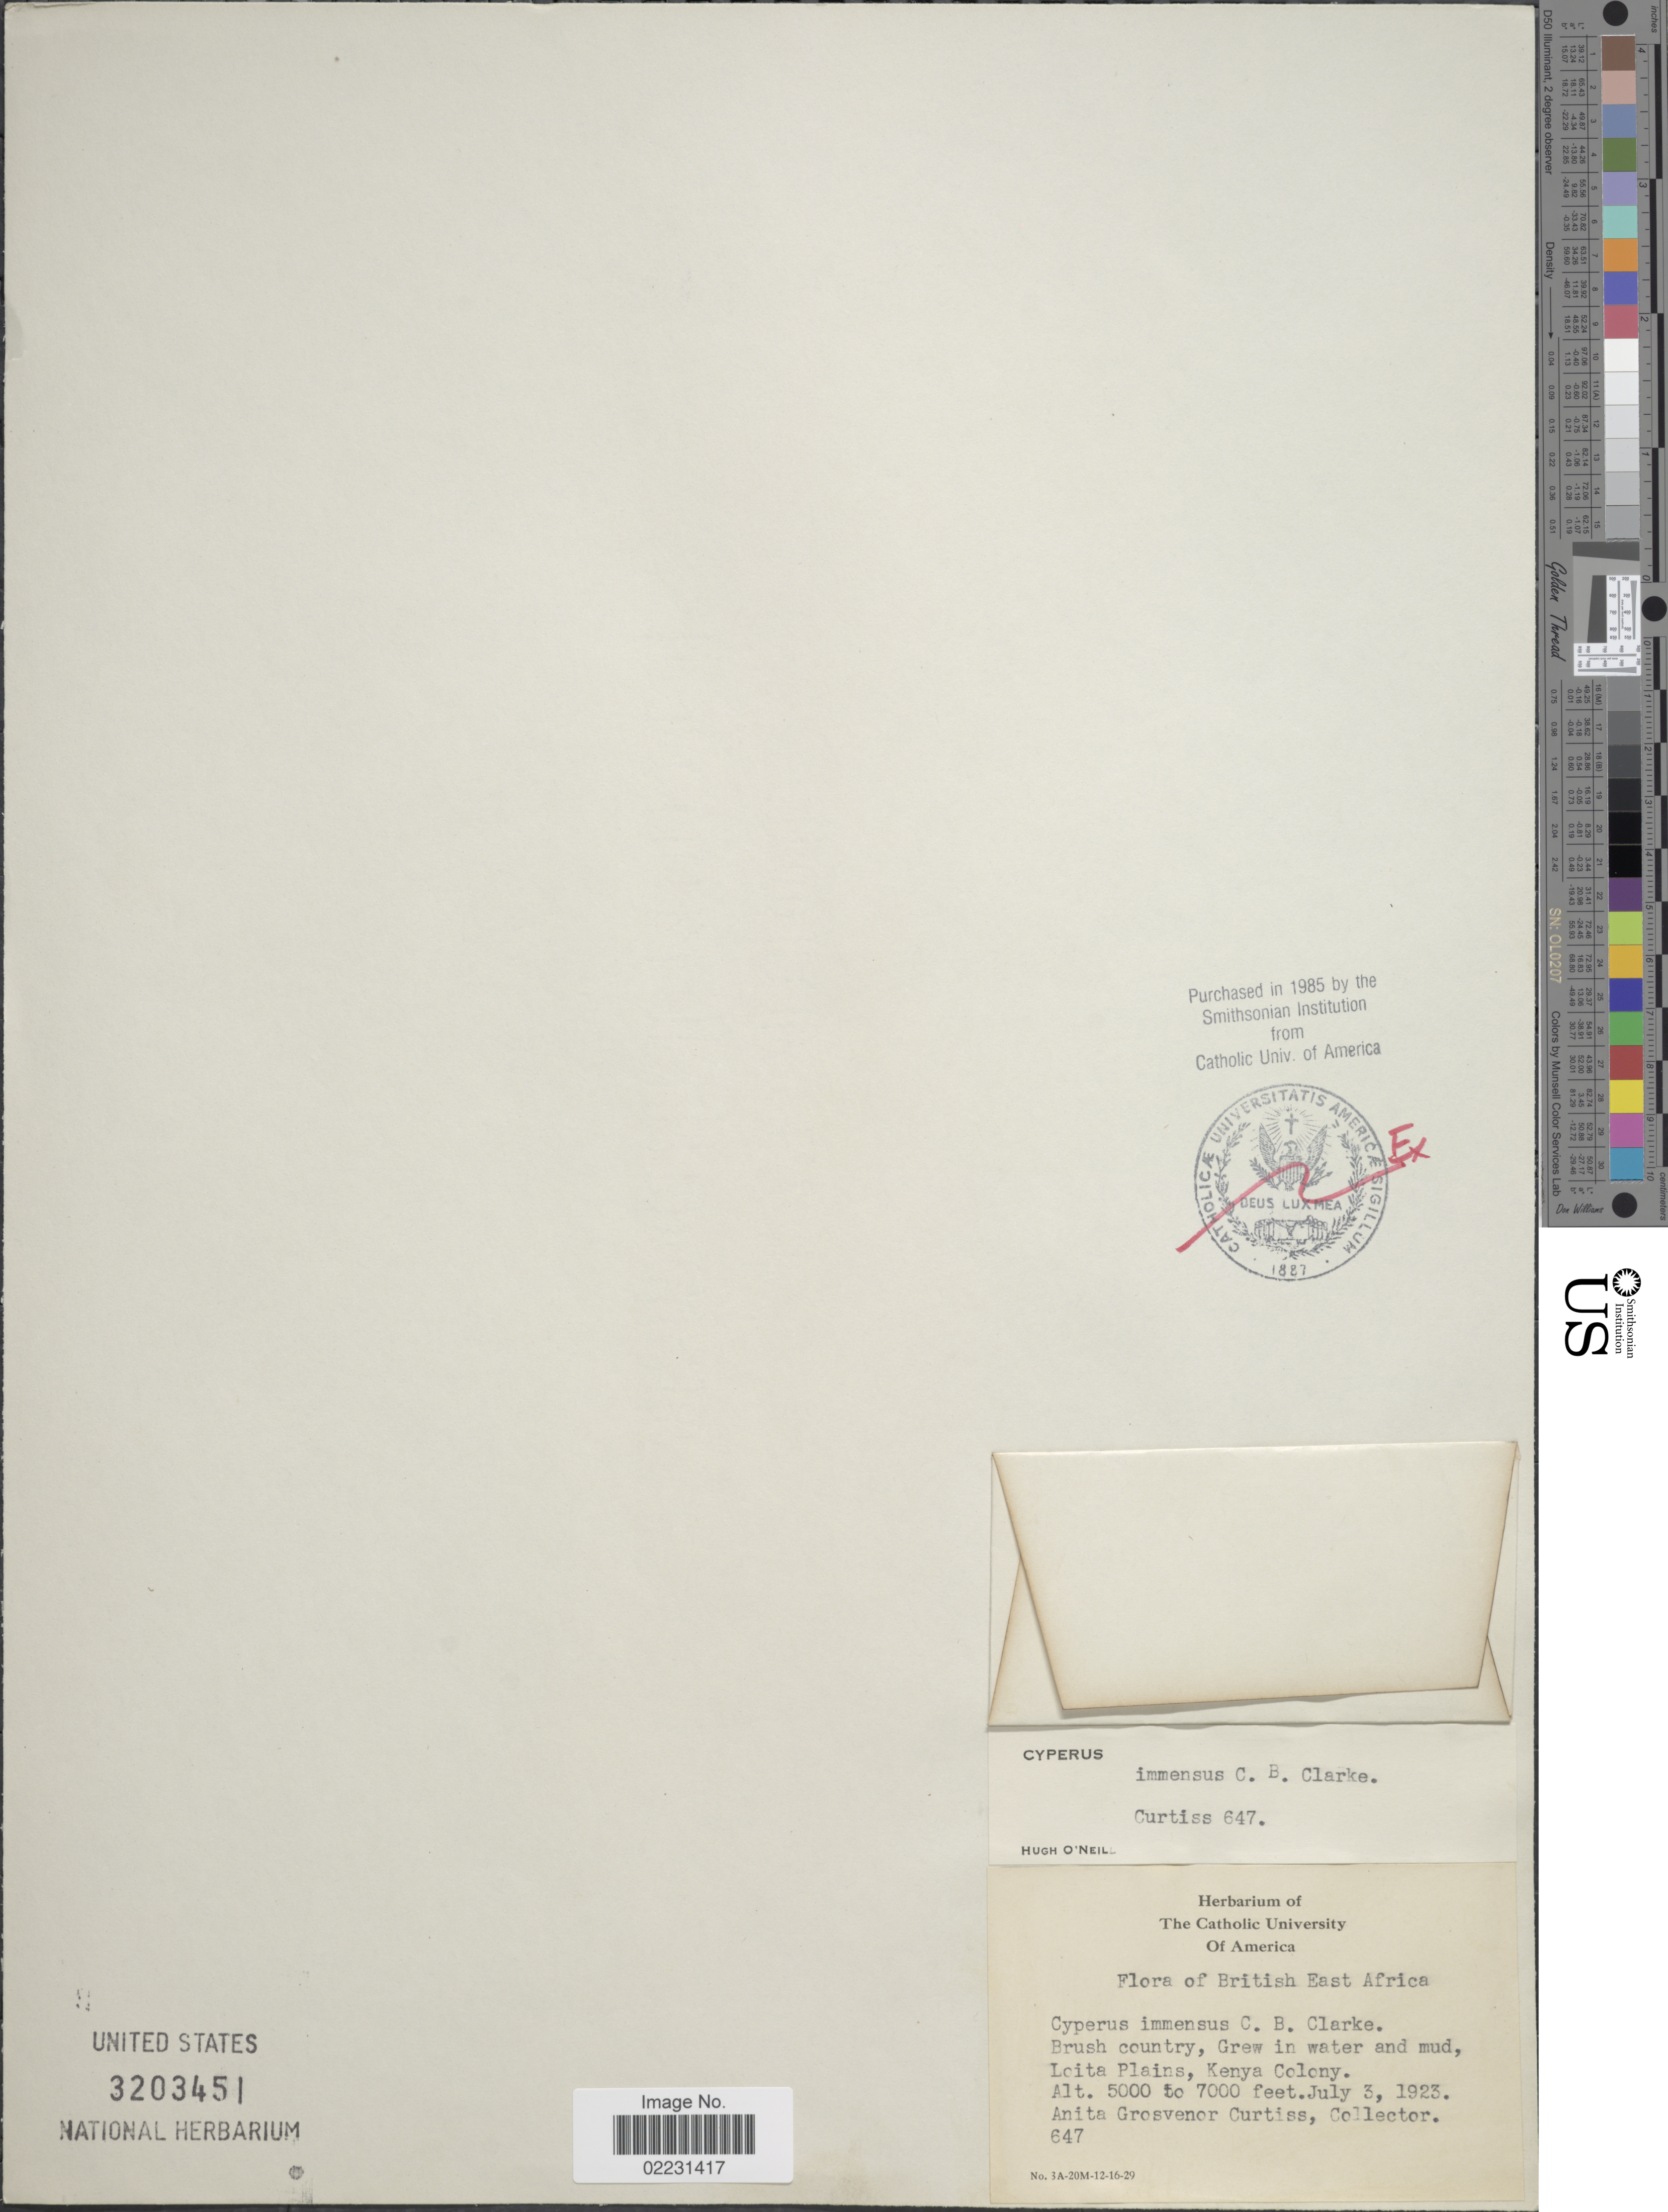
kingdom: Plantae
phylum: Tracheophyta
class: Liliopsida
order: Poales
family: Cyperaceae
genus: Cyperus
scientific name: Cyperus dives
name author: Delile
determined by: Strong, Mark T., (BOT), Smithsonian Institution - National Museum of Natural History (UNITED STATES)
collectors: A. Curtis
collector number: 647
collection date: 1923-07-03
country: Kenya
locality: Brush country, Grew in water and mud Loita Plains, Kenya Colony.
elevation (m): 1524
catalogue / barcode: US 3203451